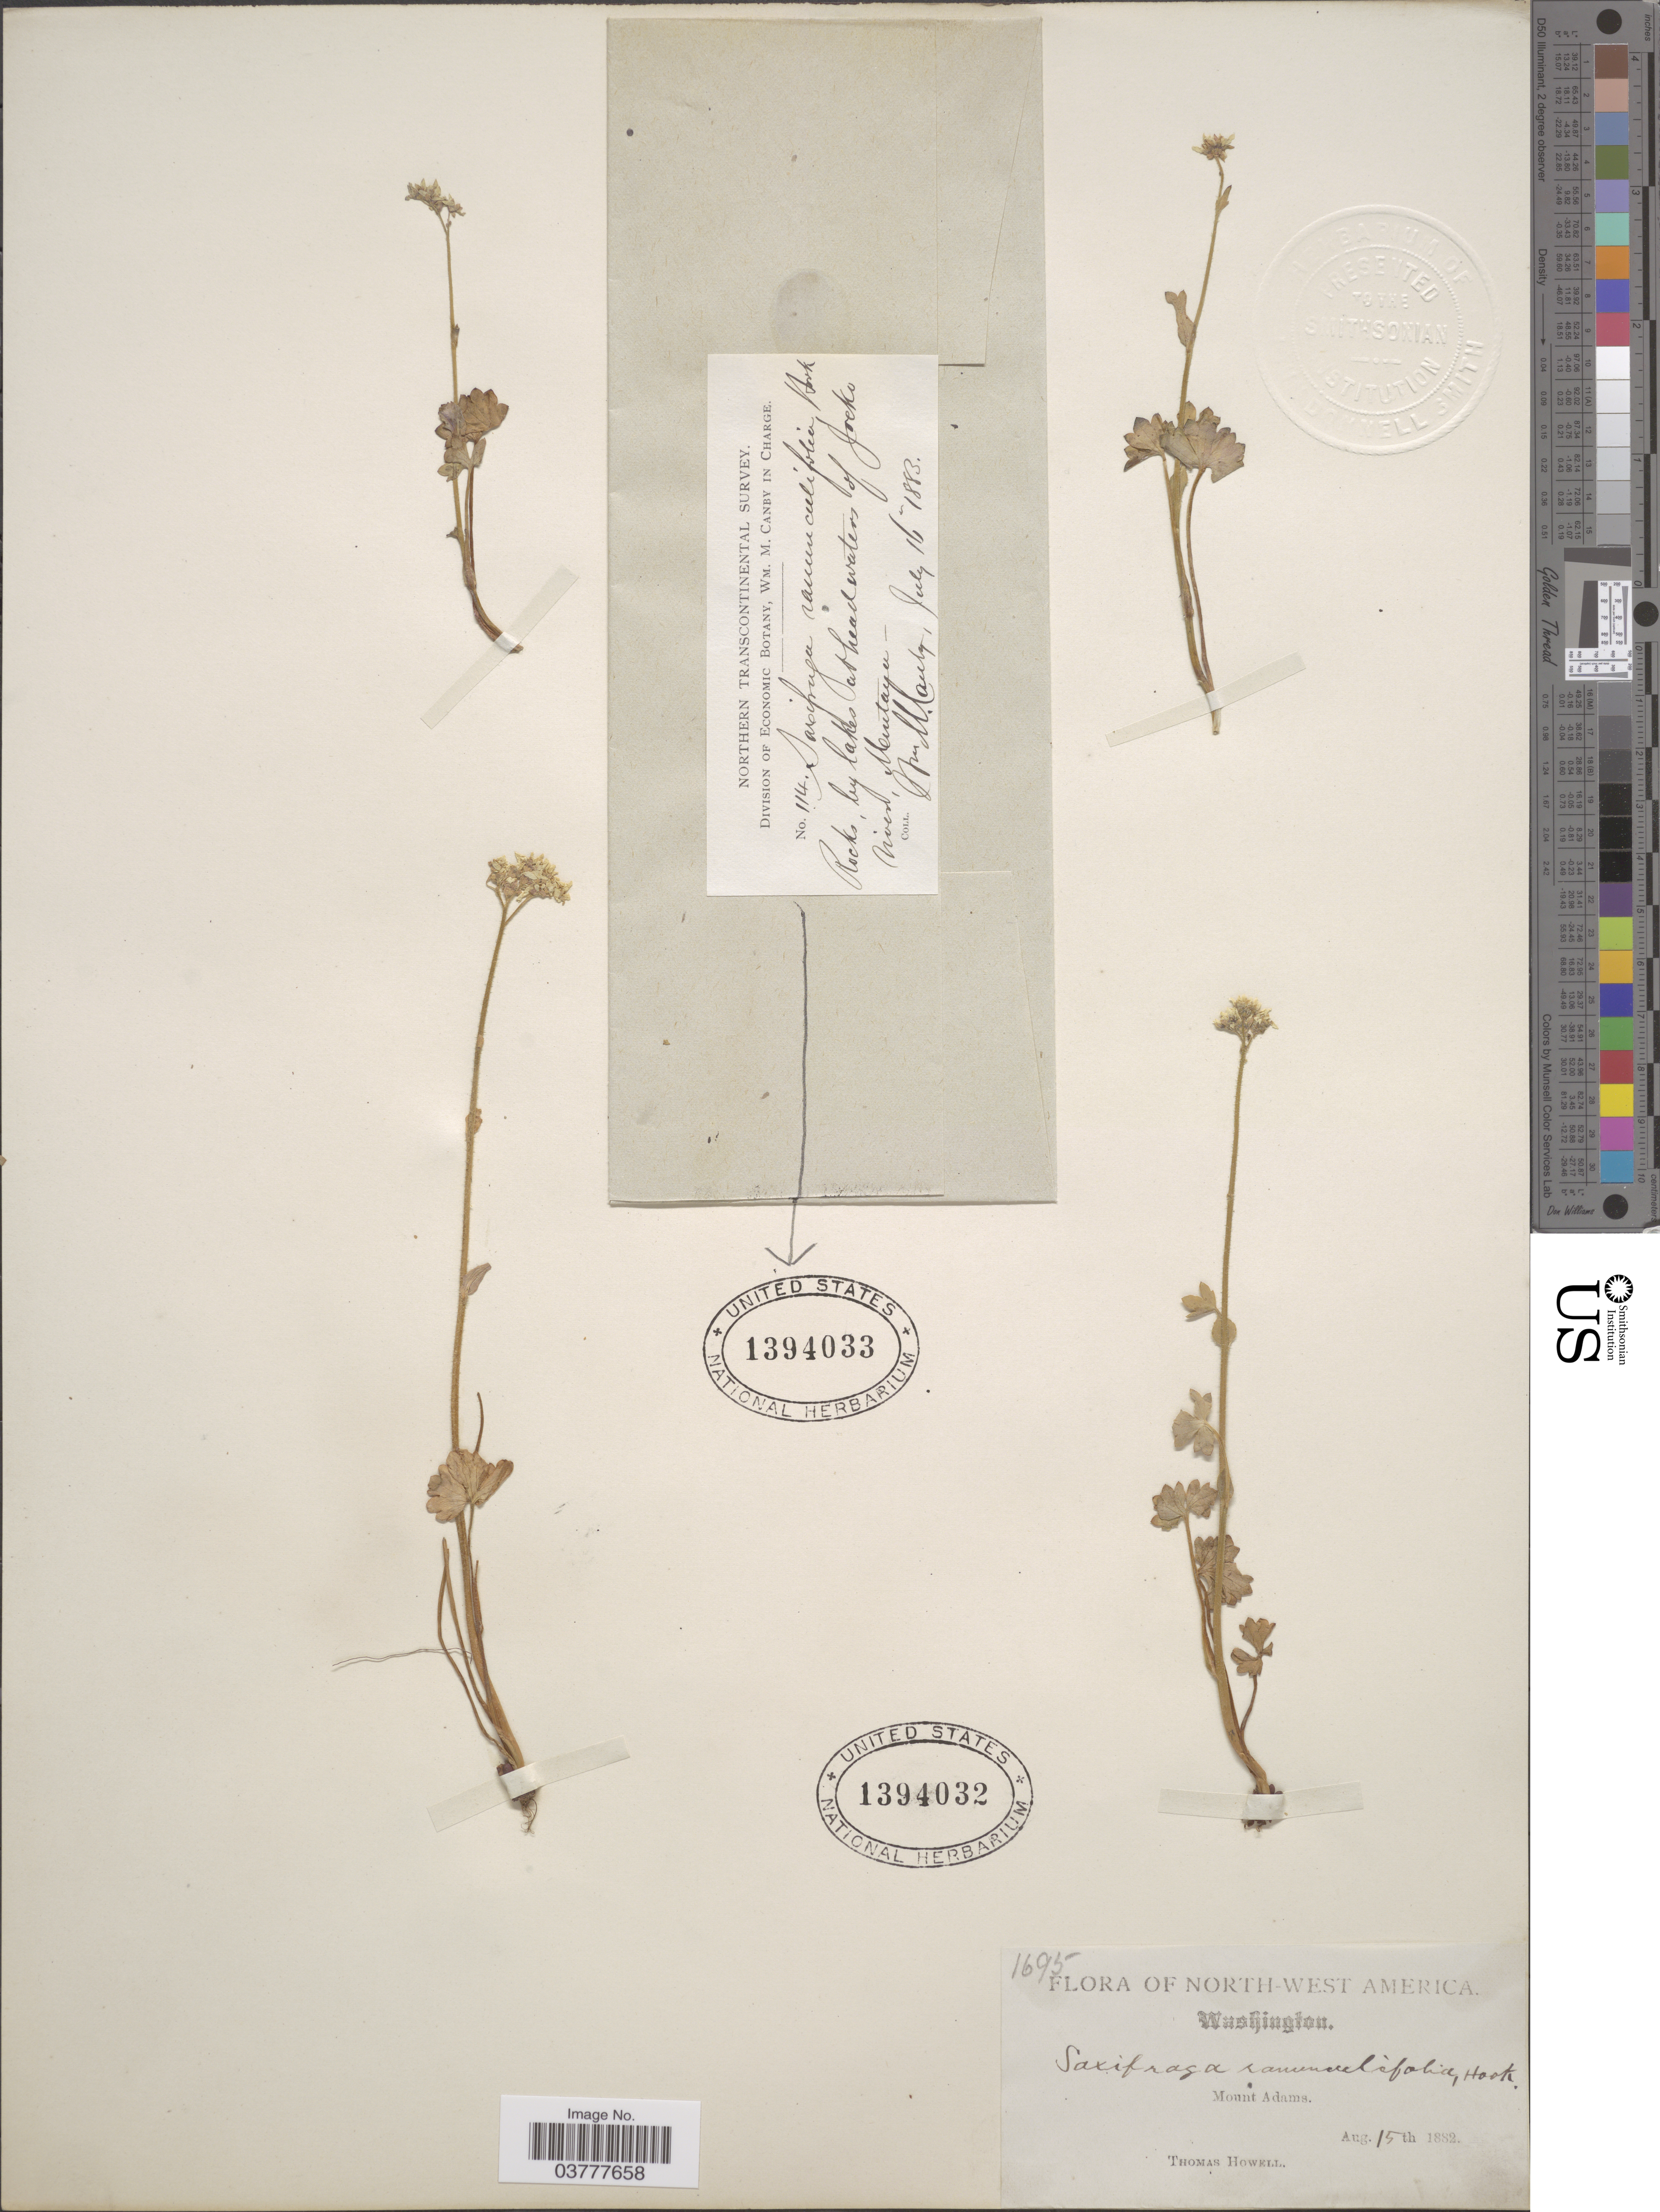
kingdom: Plantae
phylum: Tracheophyta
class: Magnoliopsida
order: Saxifragales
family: Saxifragaceae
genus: Hemieva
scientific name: Hemieva ranunculifolia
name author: (Hook.) Raf.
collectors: T. Howell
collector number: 1695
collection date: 1882-08-15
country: United States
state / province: Washington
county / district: Yakima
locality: North-West America. Mount Adams.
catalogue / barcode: US 1394032